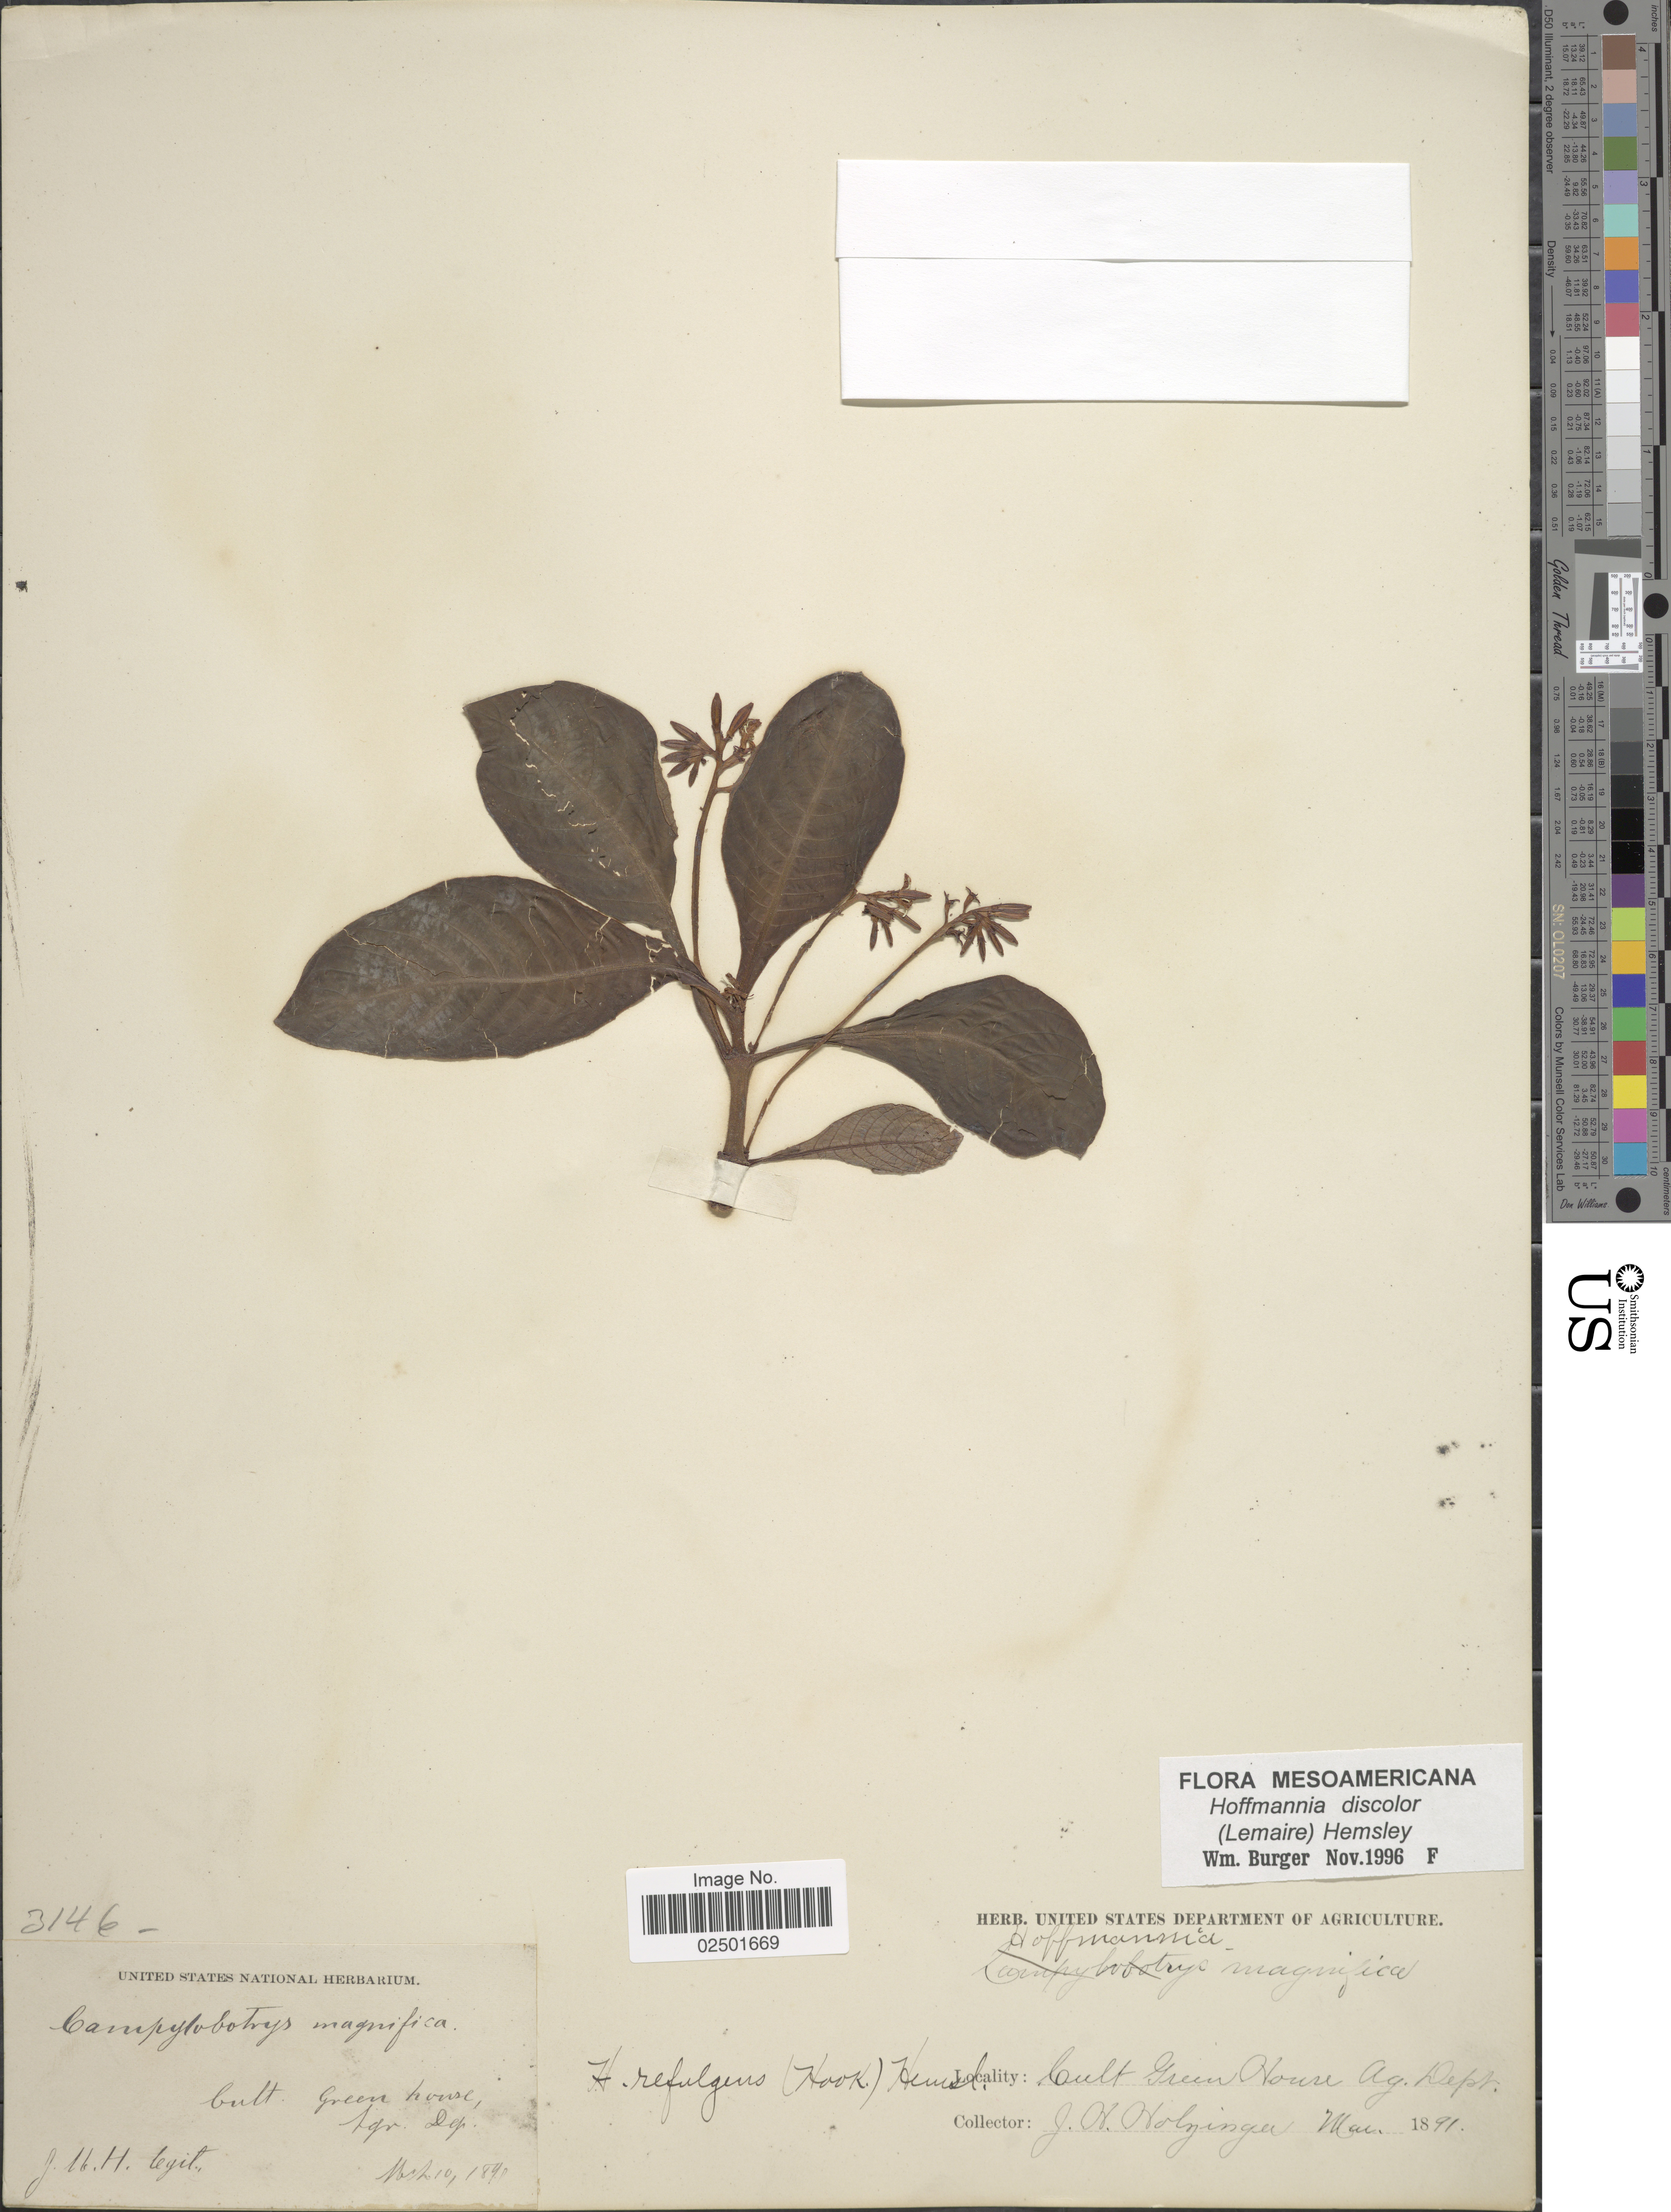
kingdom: Plantae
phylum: Tracheophyta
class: Magnoliopsida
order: Gentianales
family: Rubiaceae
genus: Hoffmannia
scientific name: Hoffmannia discolor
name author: (Lem.) Hemsl.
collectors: J. M. Holzinger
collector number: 3146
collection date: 1891-03-10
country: United States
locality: Cult Green House Ag Dept.